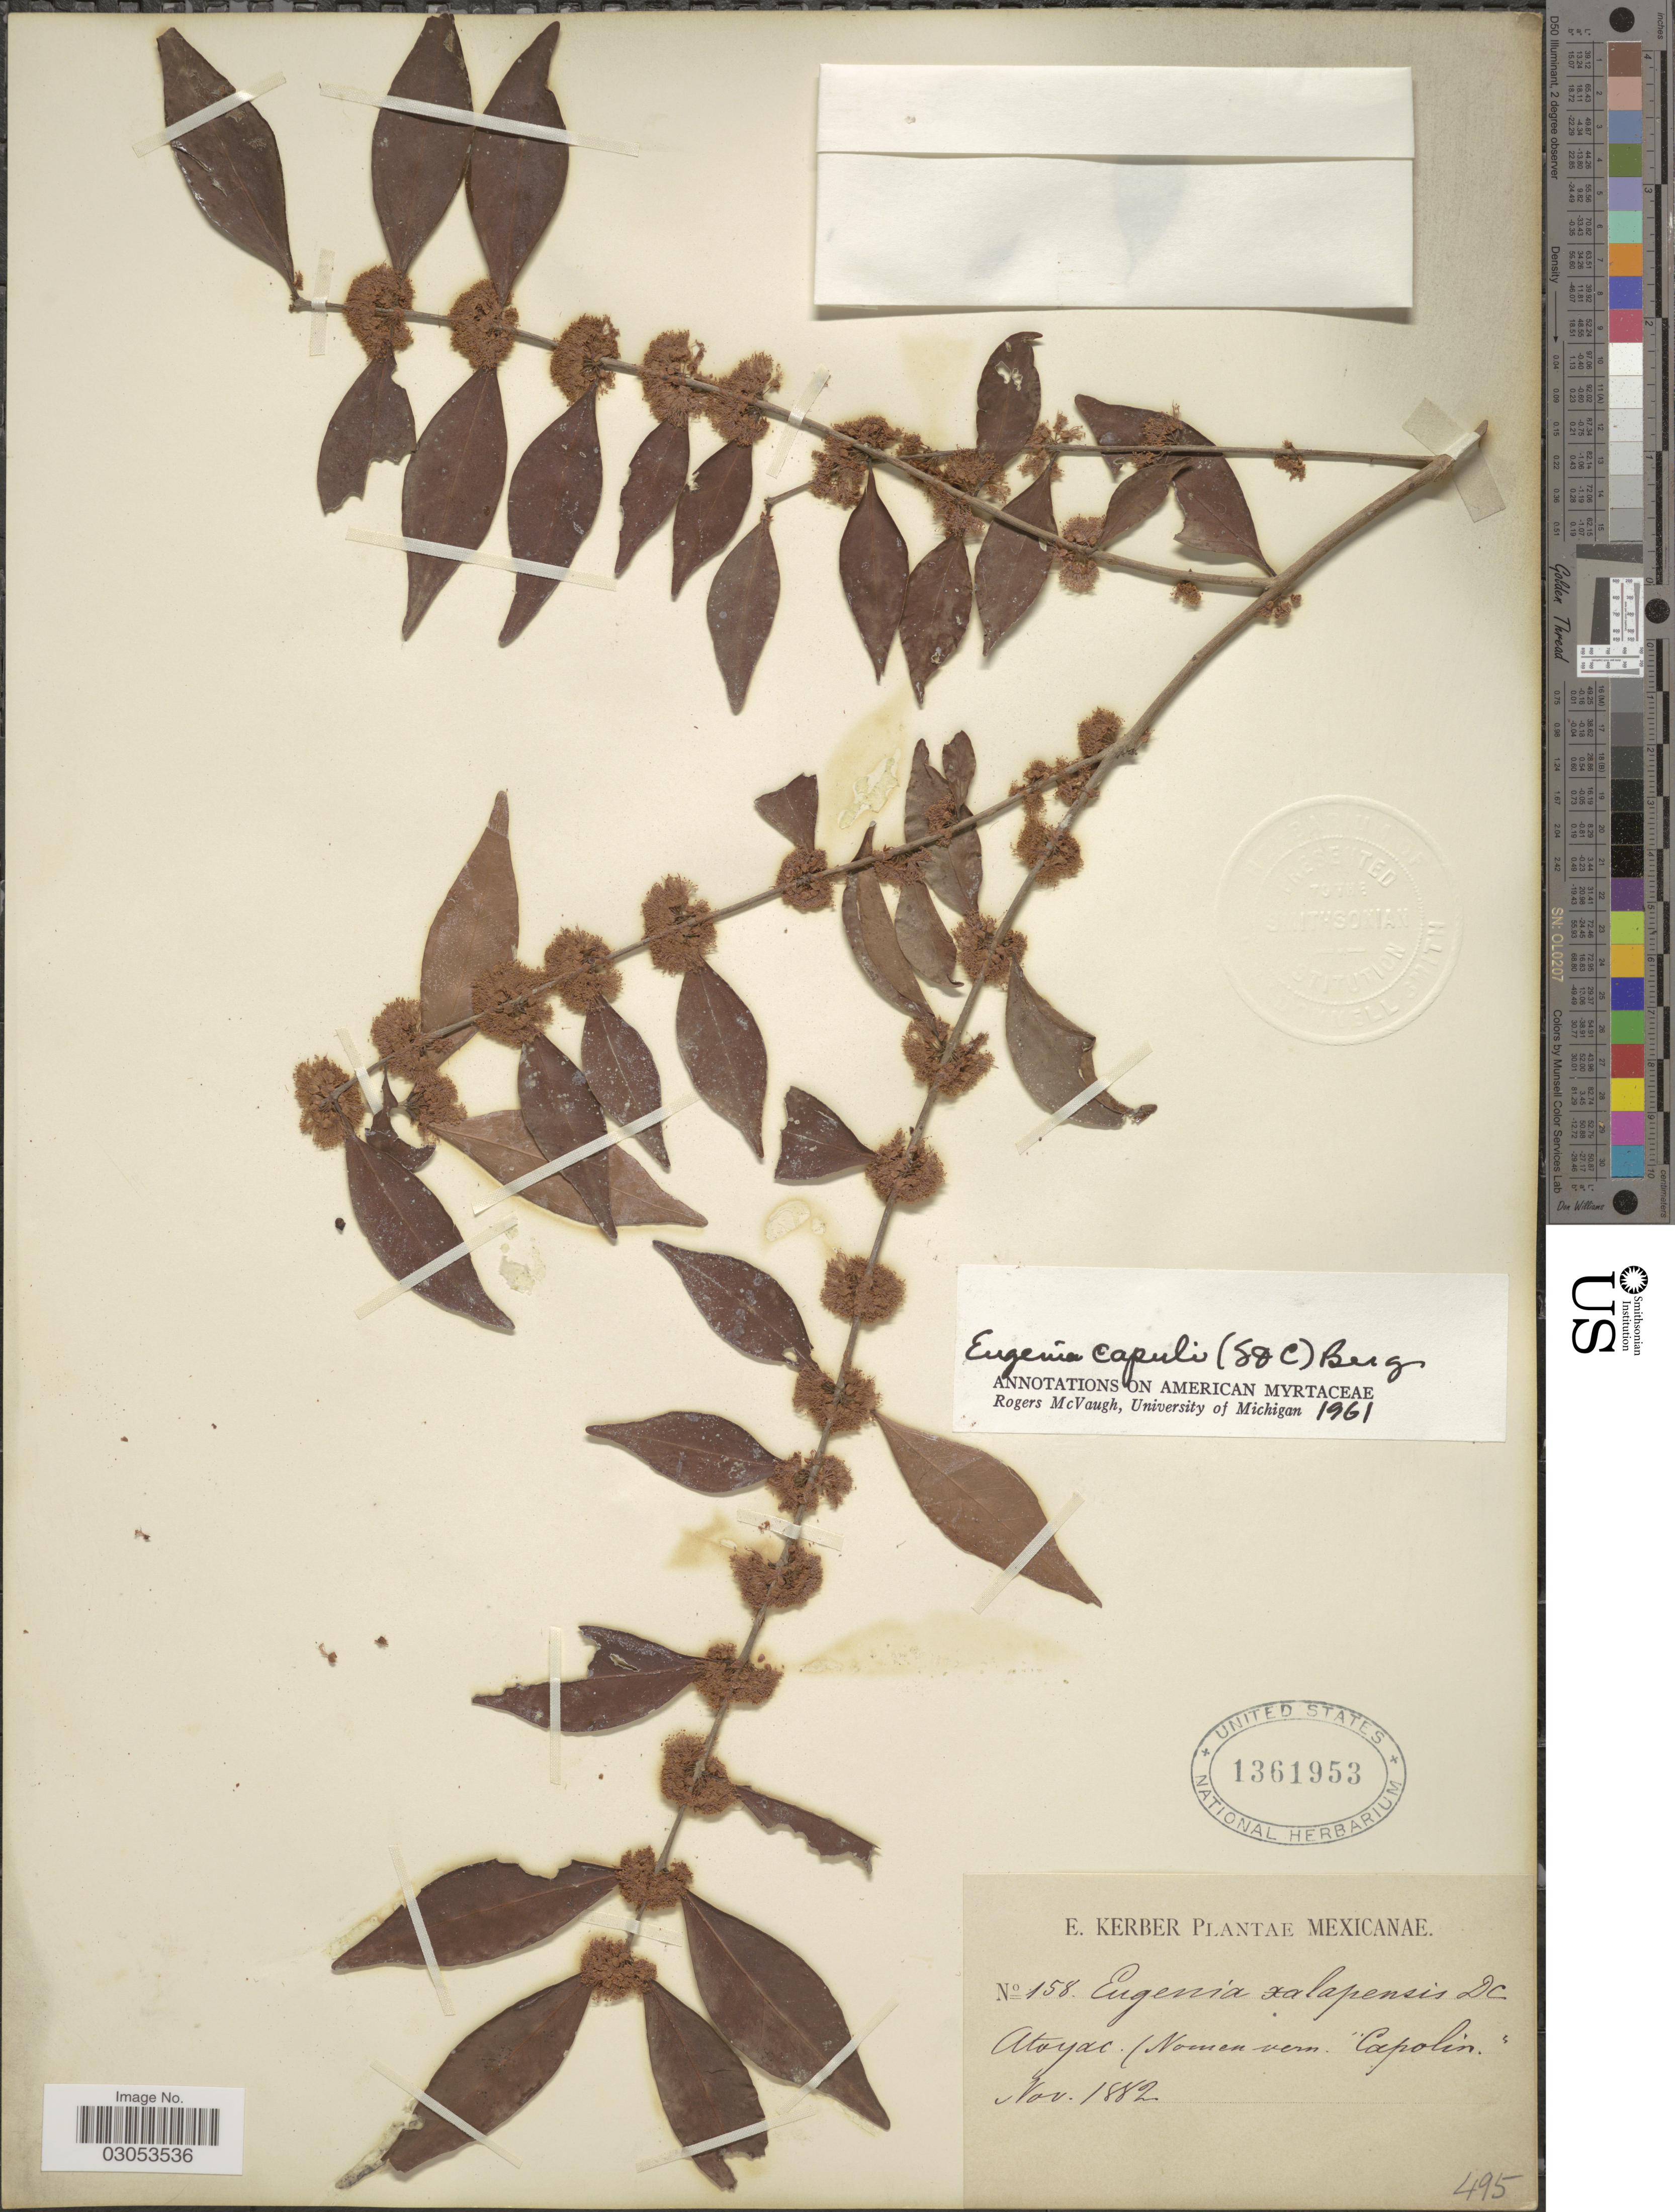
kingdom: Plantae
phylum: Tracheophyta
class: Magnoliopsida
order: Myrtales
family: Myrtaceae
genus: Eugenia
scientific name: Eugenia capuli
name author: (Schltdl. & Cham.) Hook. & Arn.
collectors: E. Kerber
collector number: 158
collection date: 1882-11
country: Mexico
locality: Atoyac.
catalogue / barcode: US 1361953